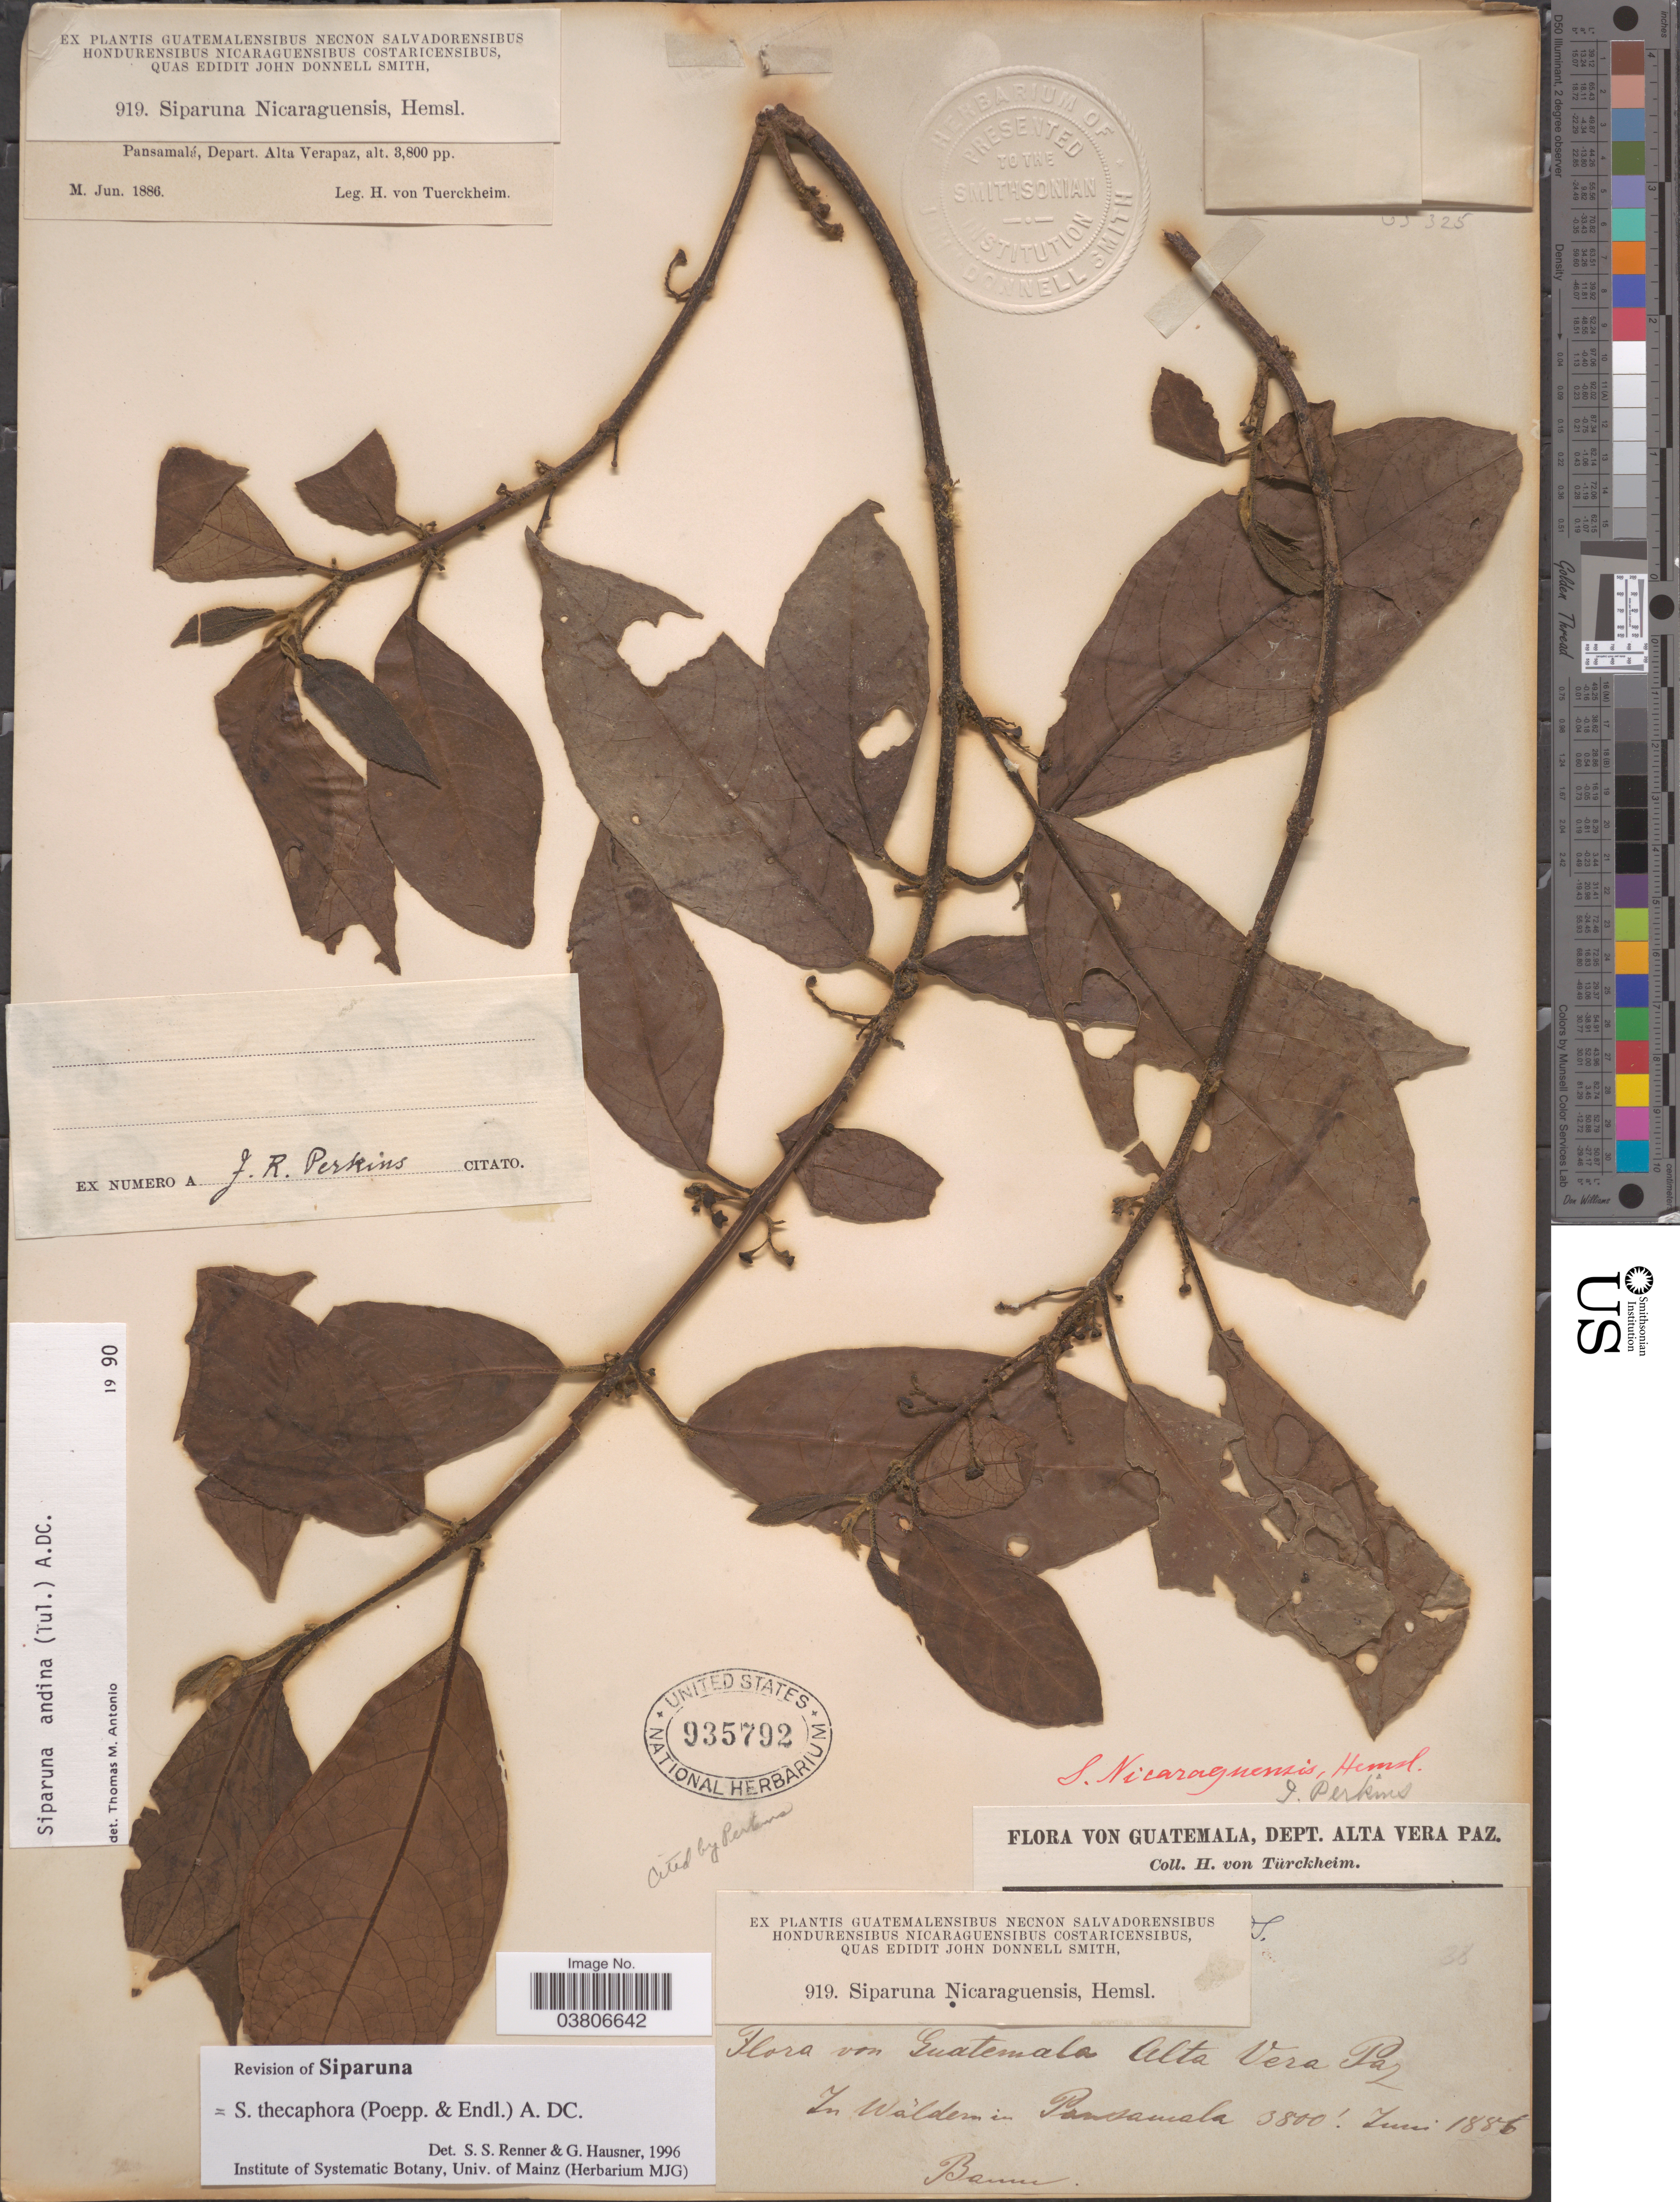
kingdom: Plantae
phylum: Tracheophyta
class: Magnoliopsida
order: Laurales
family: Siparunaceae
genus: Siparuna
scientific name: Siparuna thecaphora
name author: (Poepp. & Endl.) A. DC.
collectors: H. von Türckheim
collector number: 919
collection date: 1886-06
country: Guatemala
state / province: Alta Verapaz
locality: Alta Vera Paz. In Waldern in Pansamala. Dept. Alta Vera Paz.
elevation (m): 1158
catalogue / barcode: US 935792